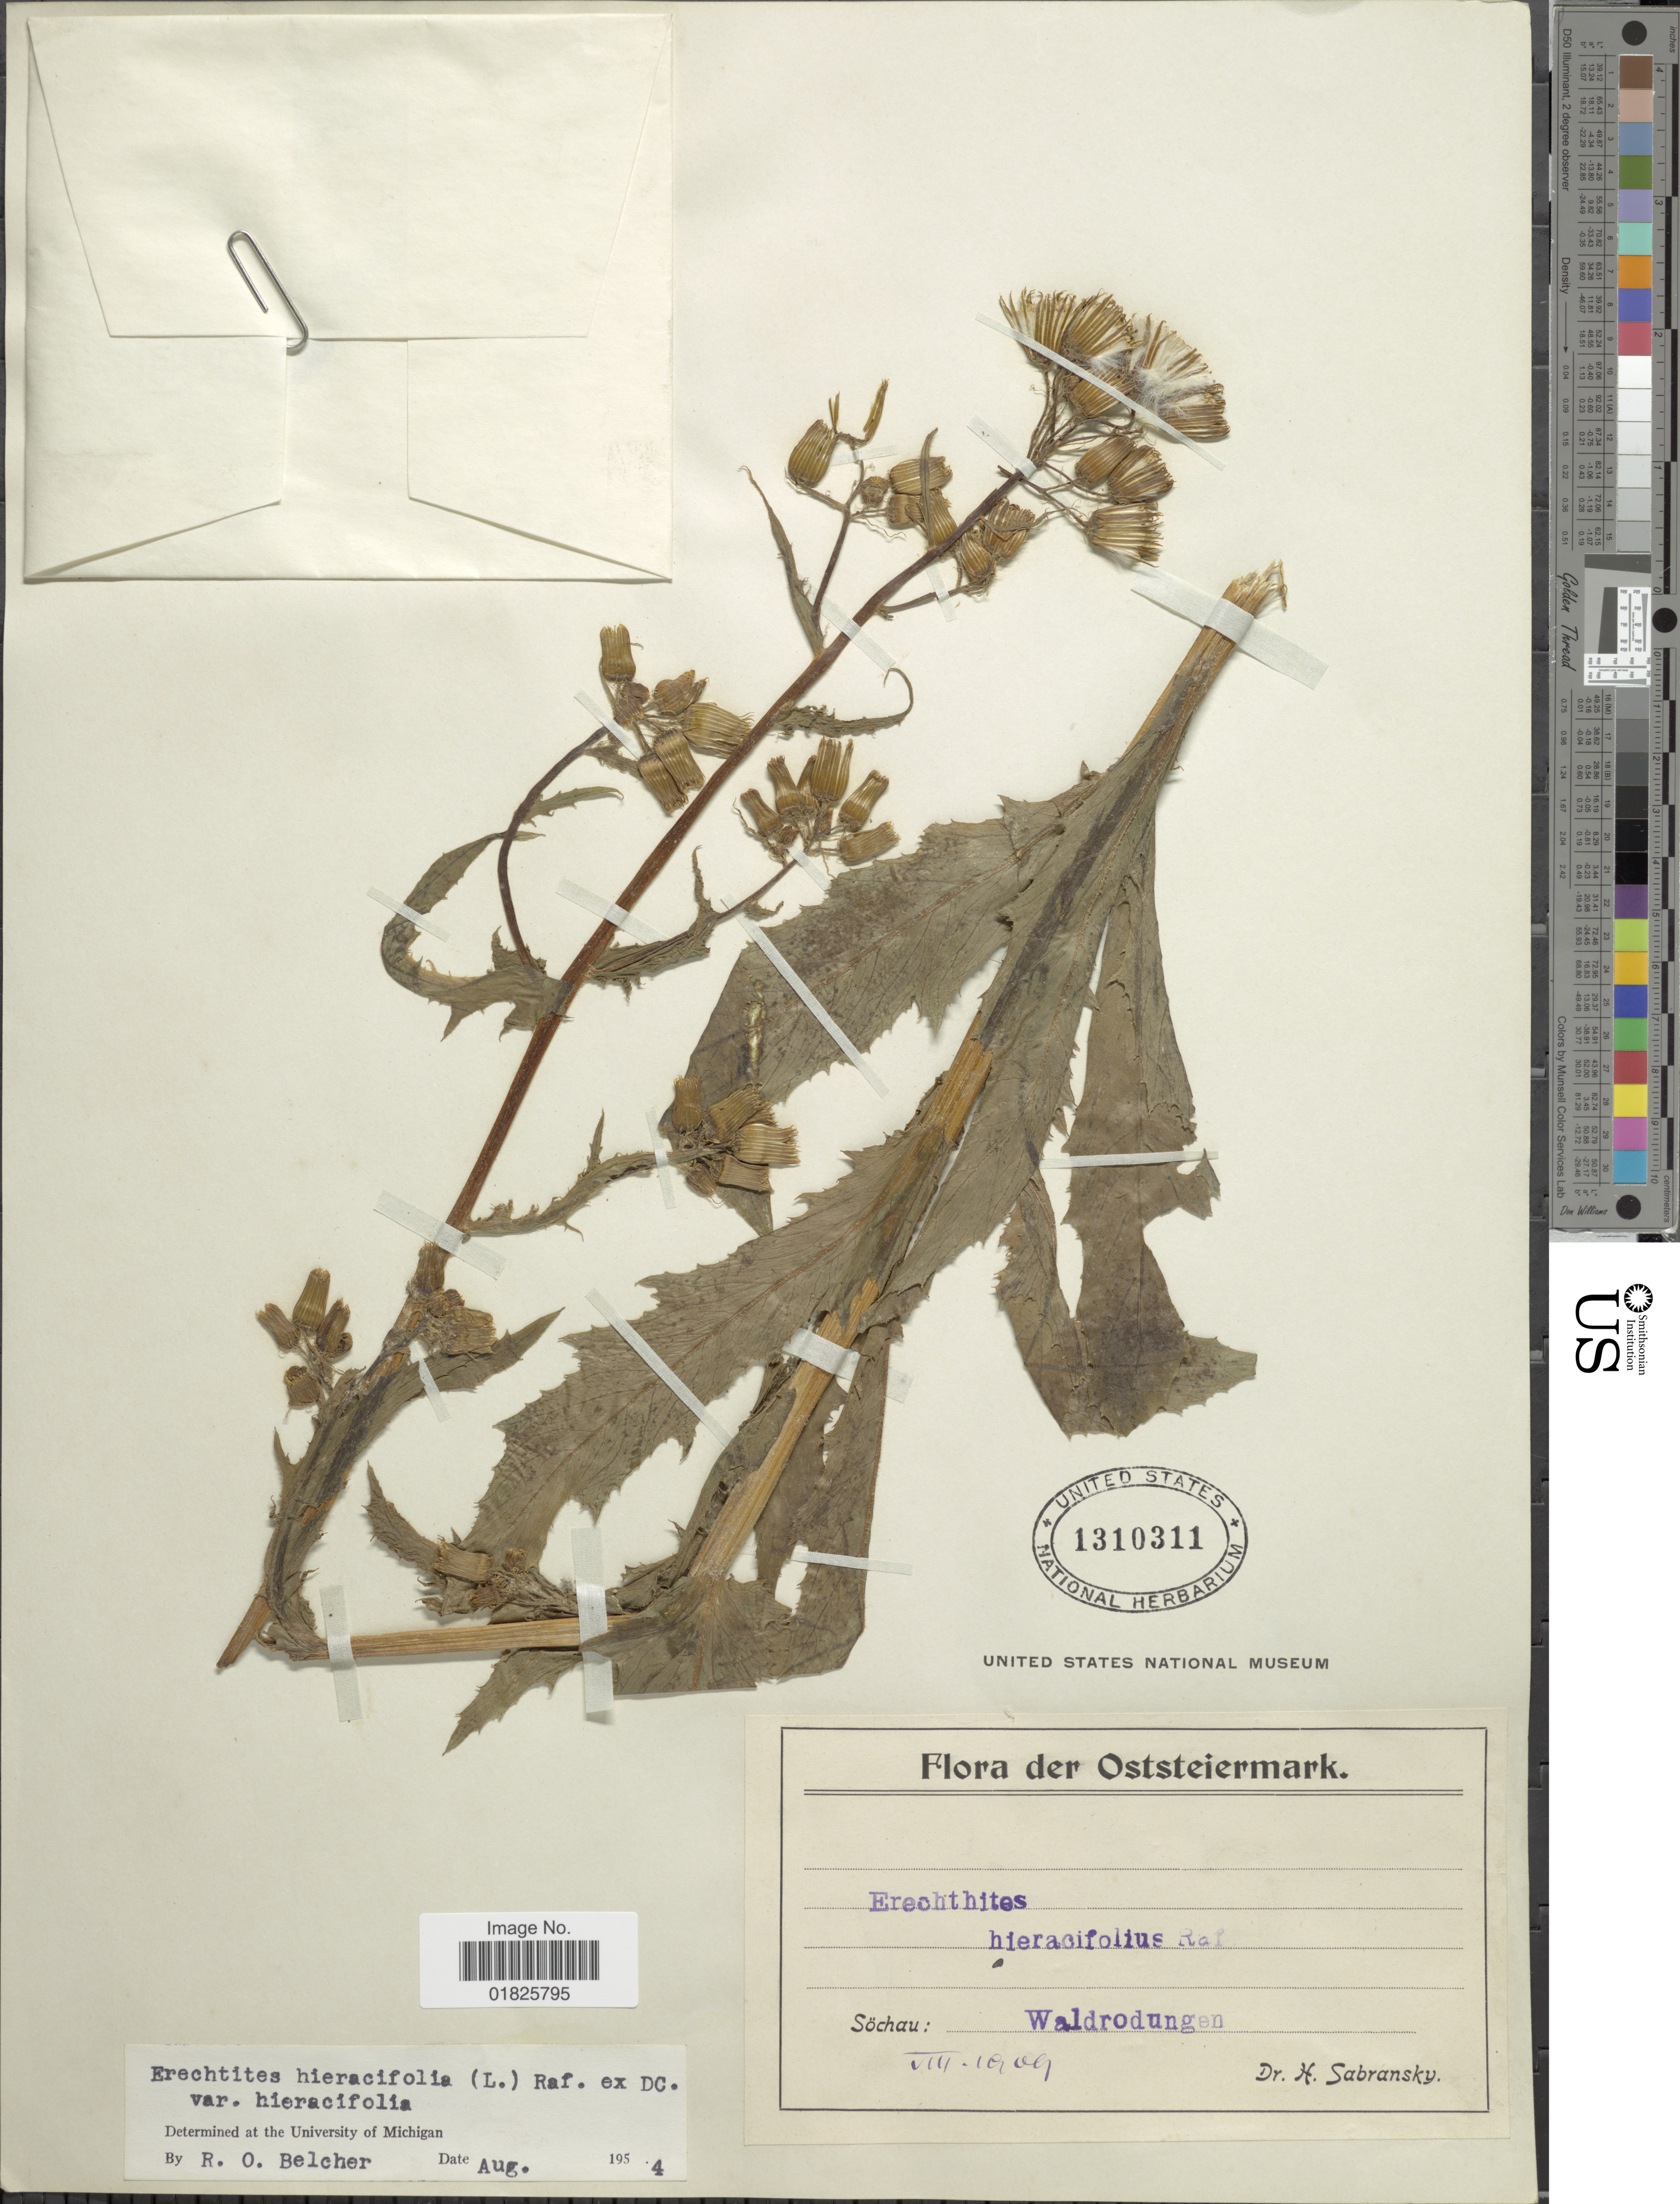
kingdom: Plantae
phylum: Tracheophyta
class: Magnoliopsida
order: Asterales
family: Asteraceae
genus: Erechtites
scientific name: Erechtites hieraciifolius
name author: (L.) Raf. ex DC.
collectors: H. Sabransky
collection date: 1909-08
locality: Oststeierark, Sochau, Waldrodungen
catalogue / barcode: US 1310311